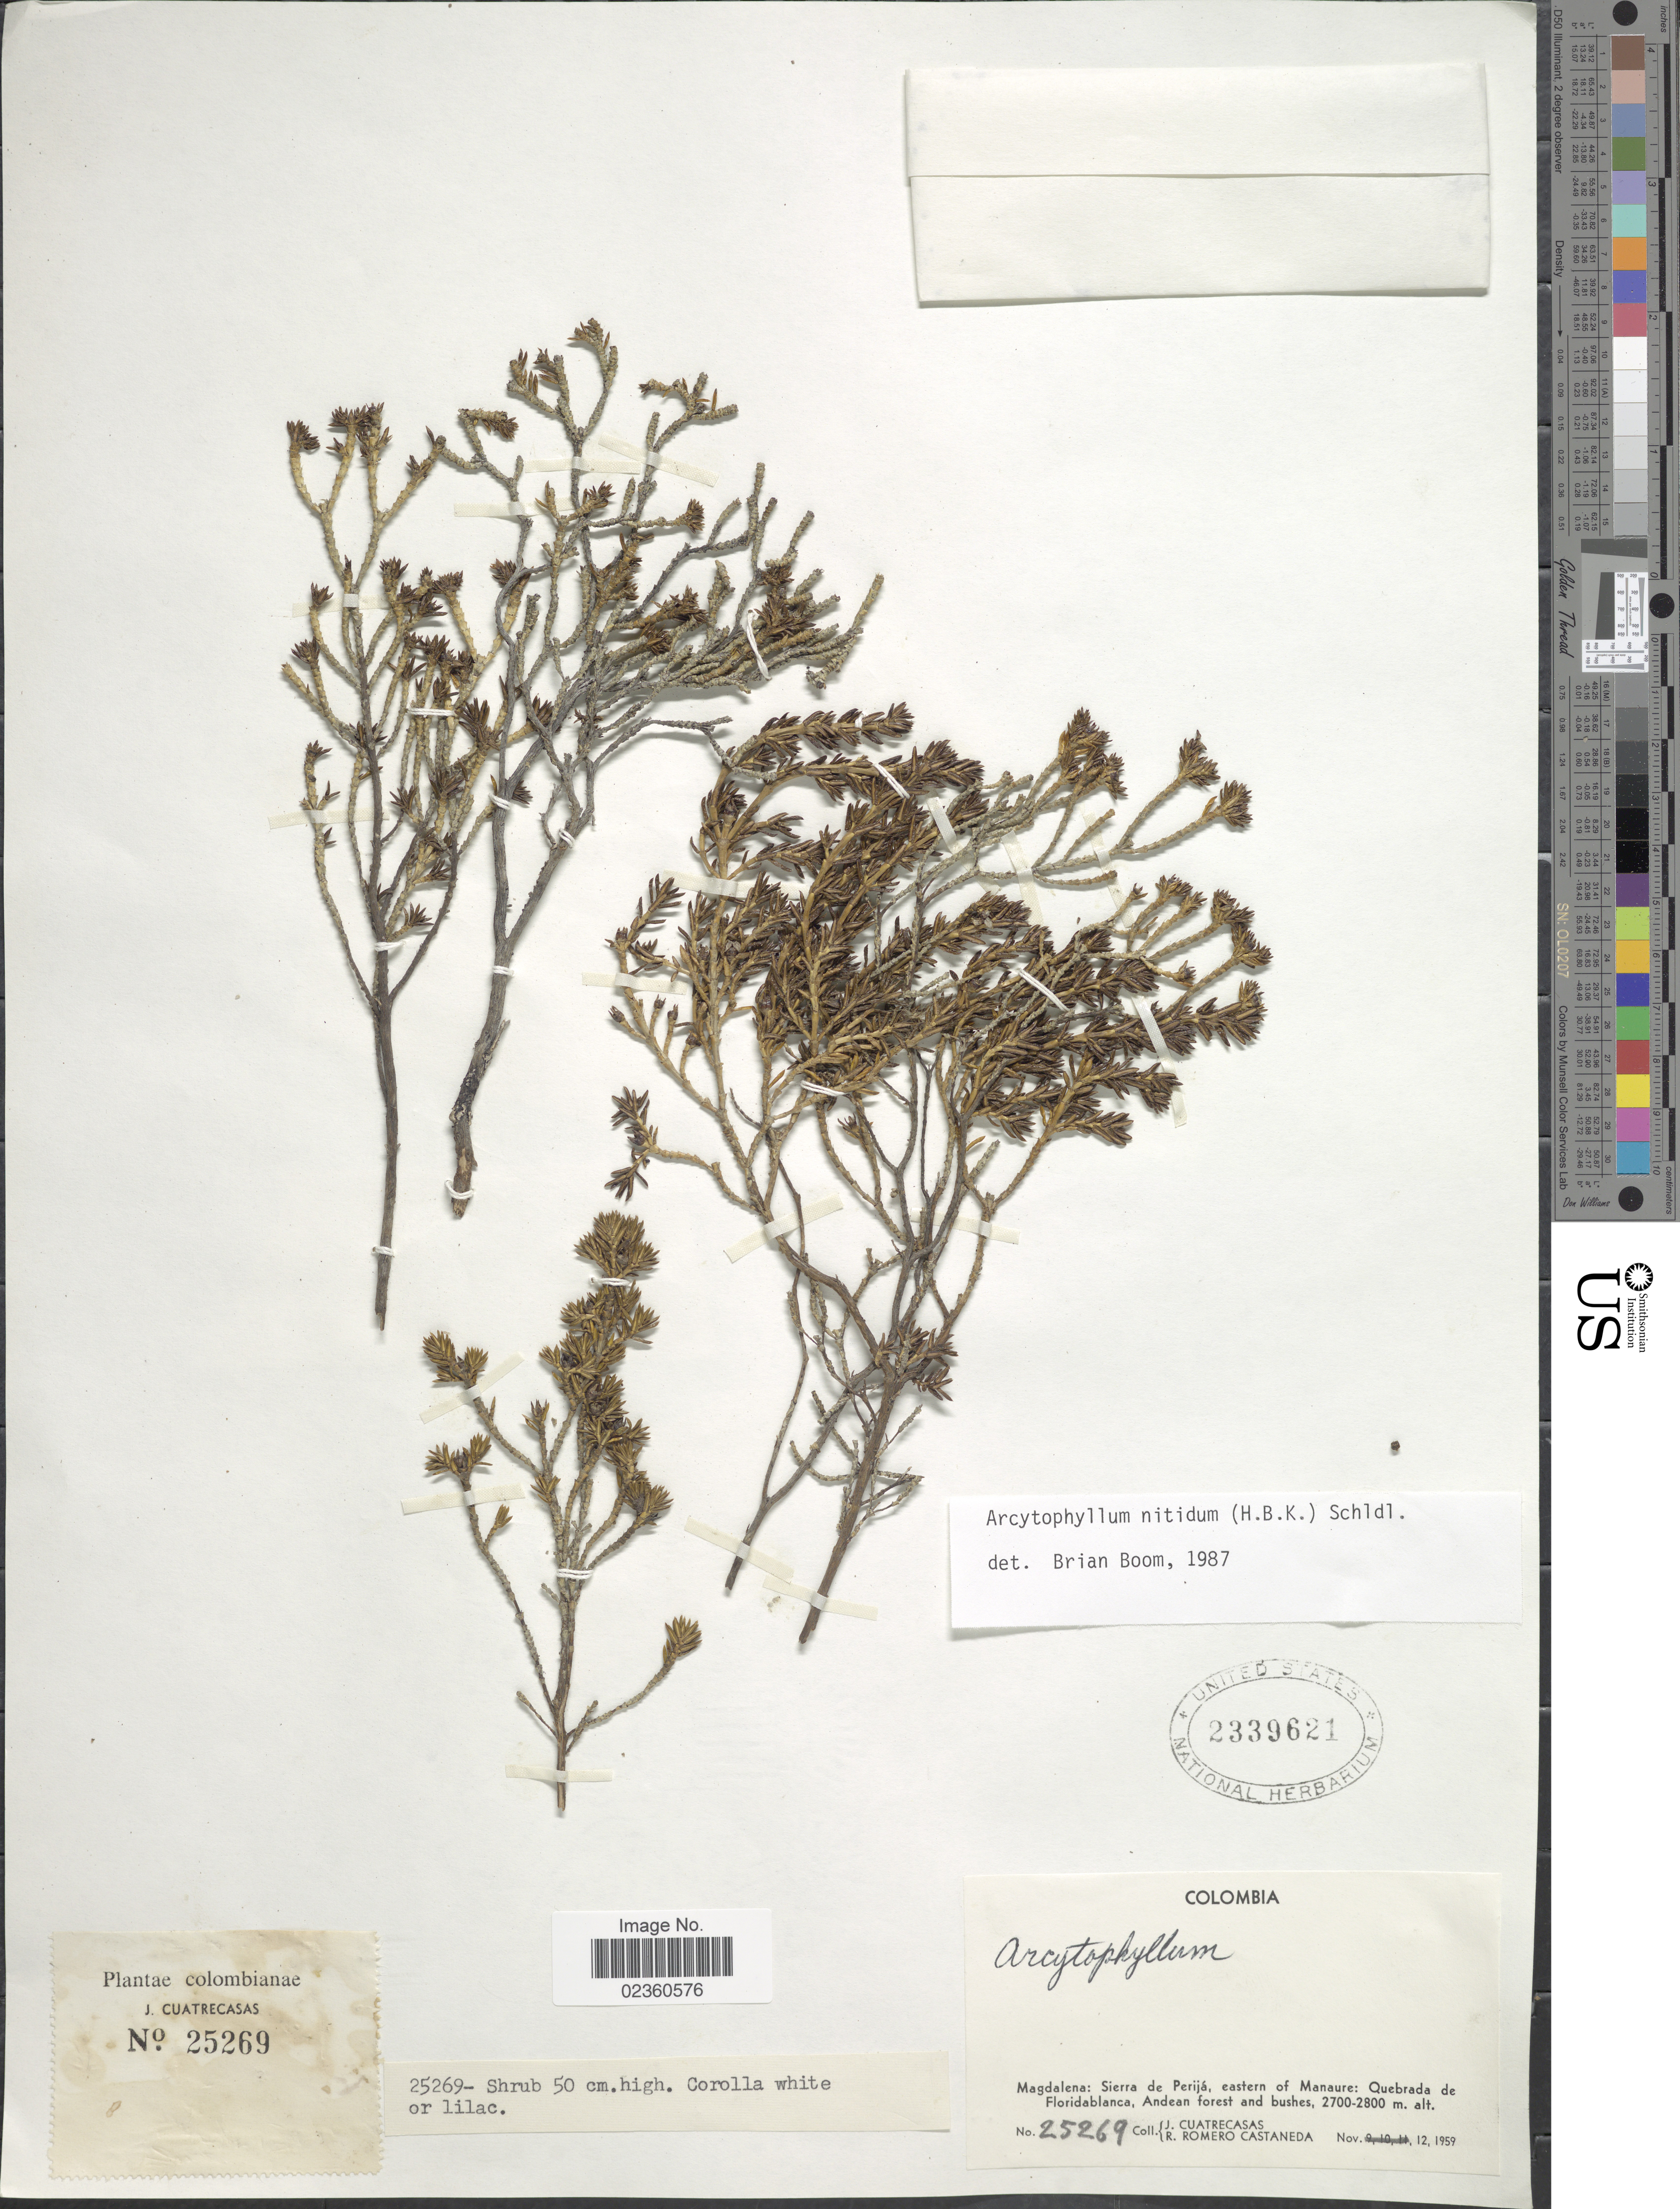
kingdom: Plantae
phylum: Tracheophyta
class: Magnoliopsida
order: Gentianales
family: Rubiaceae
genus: Arcytophyllum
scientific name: Arcytophyllum nitidum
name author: (Kunth) Schltdl.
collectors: J. Cuatrecasas & R. Romero Castañeda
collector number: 25269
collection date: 1959-11-12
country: Colombia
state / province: Magdalena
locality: Sierra de Perijá, eastern of Manaure: Quebrada de Floridablanca, Andean forest and bushes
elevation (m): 2700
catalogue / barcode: US 2339621